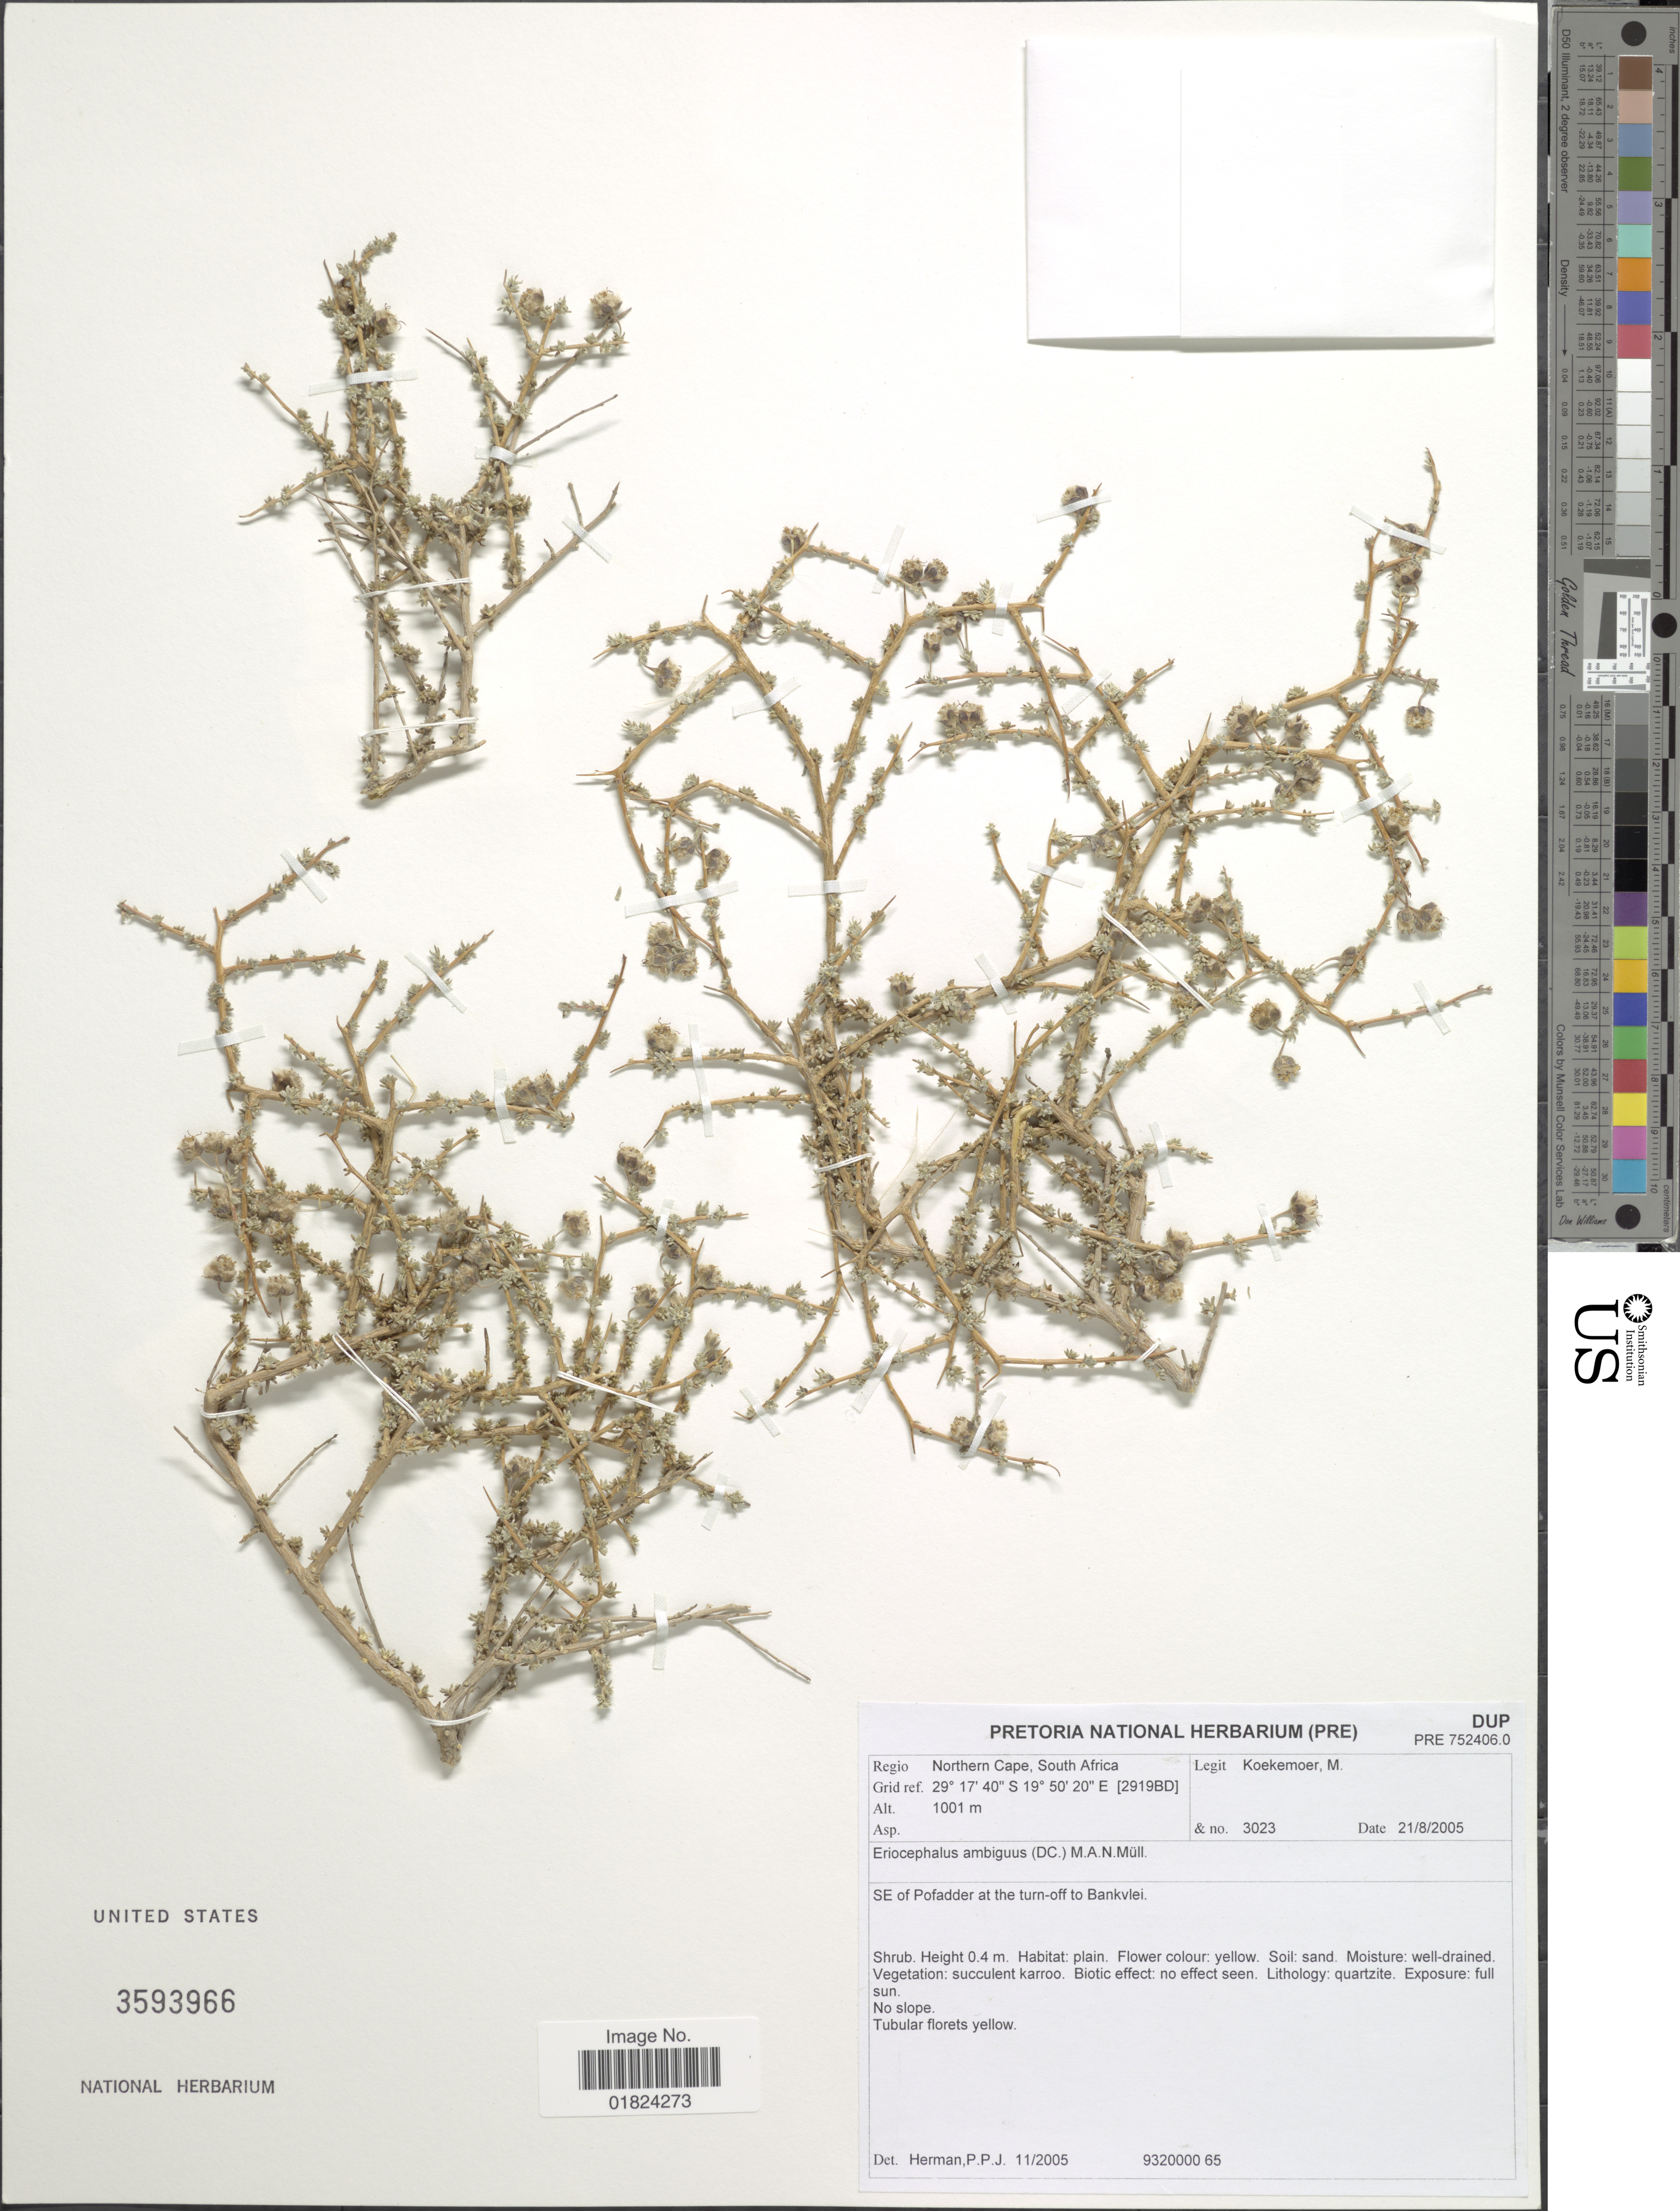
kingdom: Plantae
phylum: Tracheophyta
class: Magnoliopsida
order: Asterales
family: Asteraceae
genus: Eriocephalus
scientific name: Eriocephalus ambiguus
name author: (DC.) M.A.N. Müll.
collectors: M. Koekemoer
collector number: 3023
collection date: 2005-08-21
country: South Africa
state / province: Northern Cape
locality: SE of Pofadder at the turn-off to Bankvlei.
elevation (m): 1001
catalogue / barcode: US 3593966